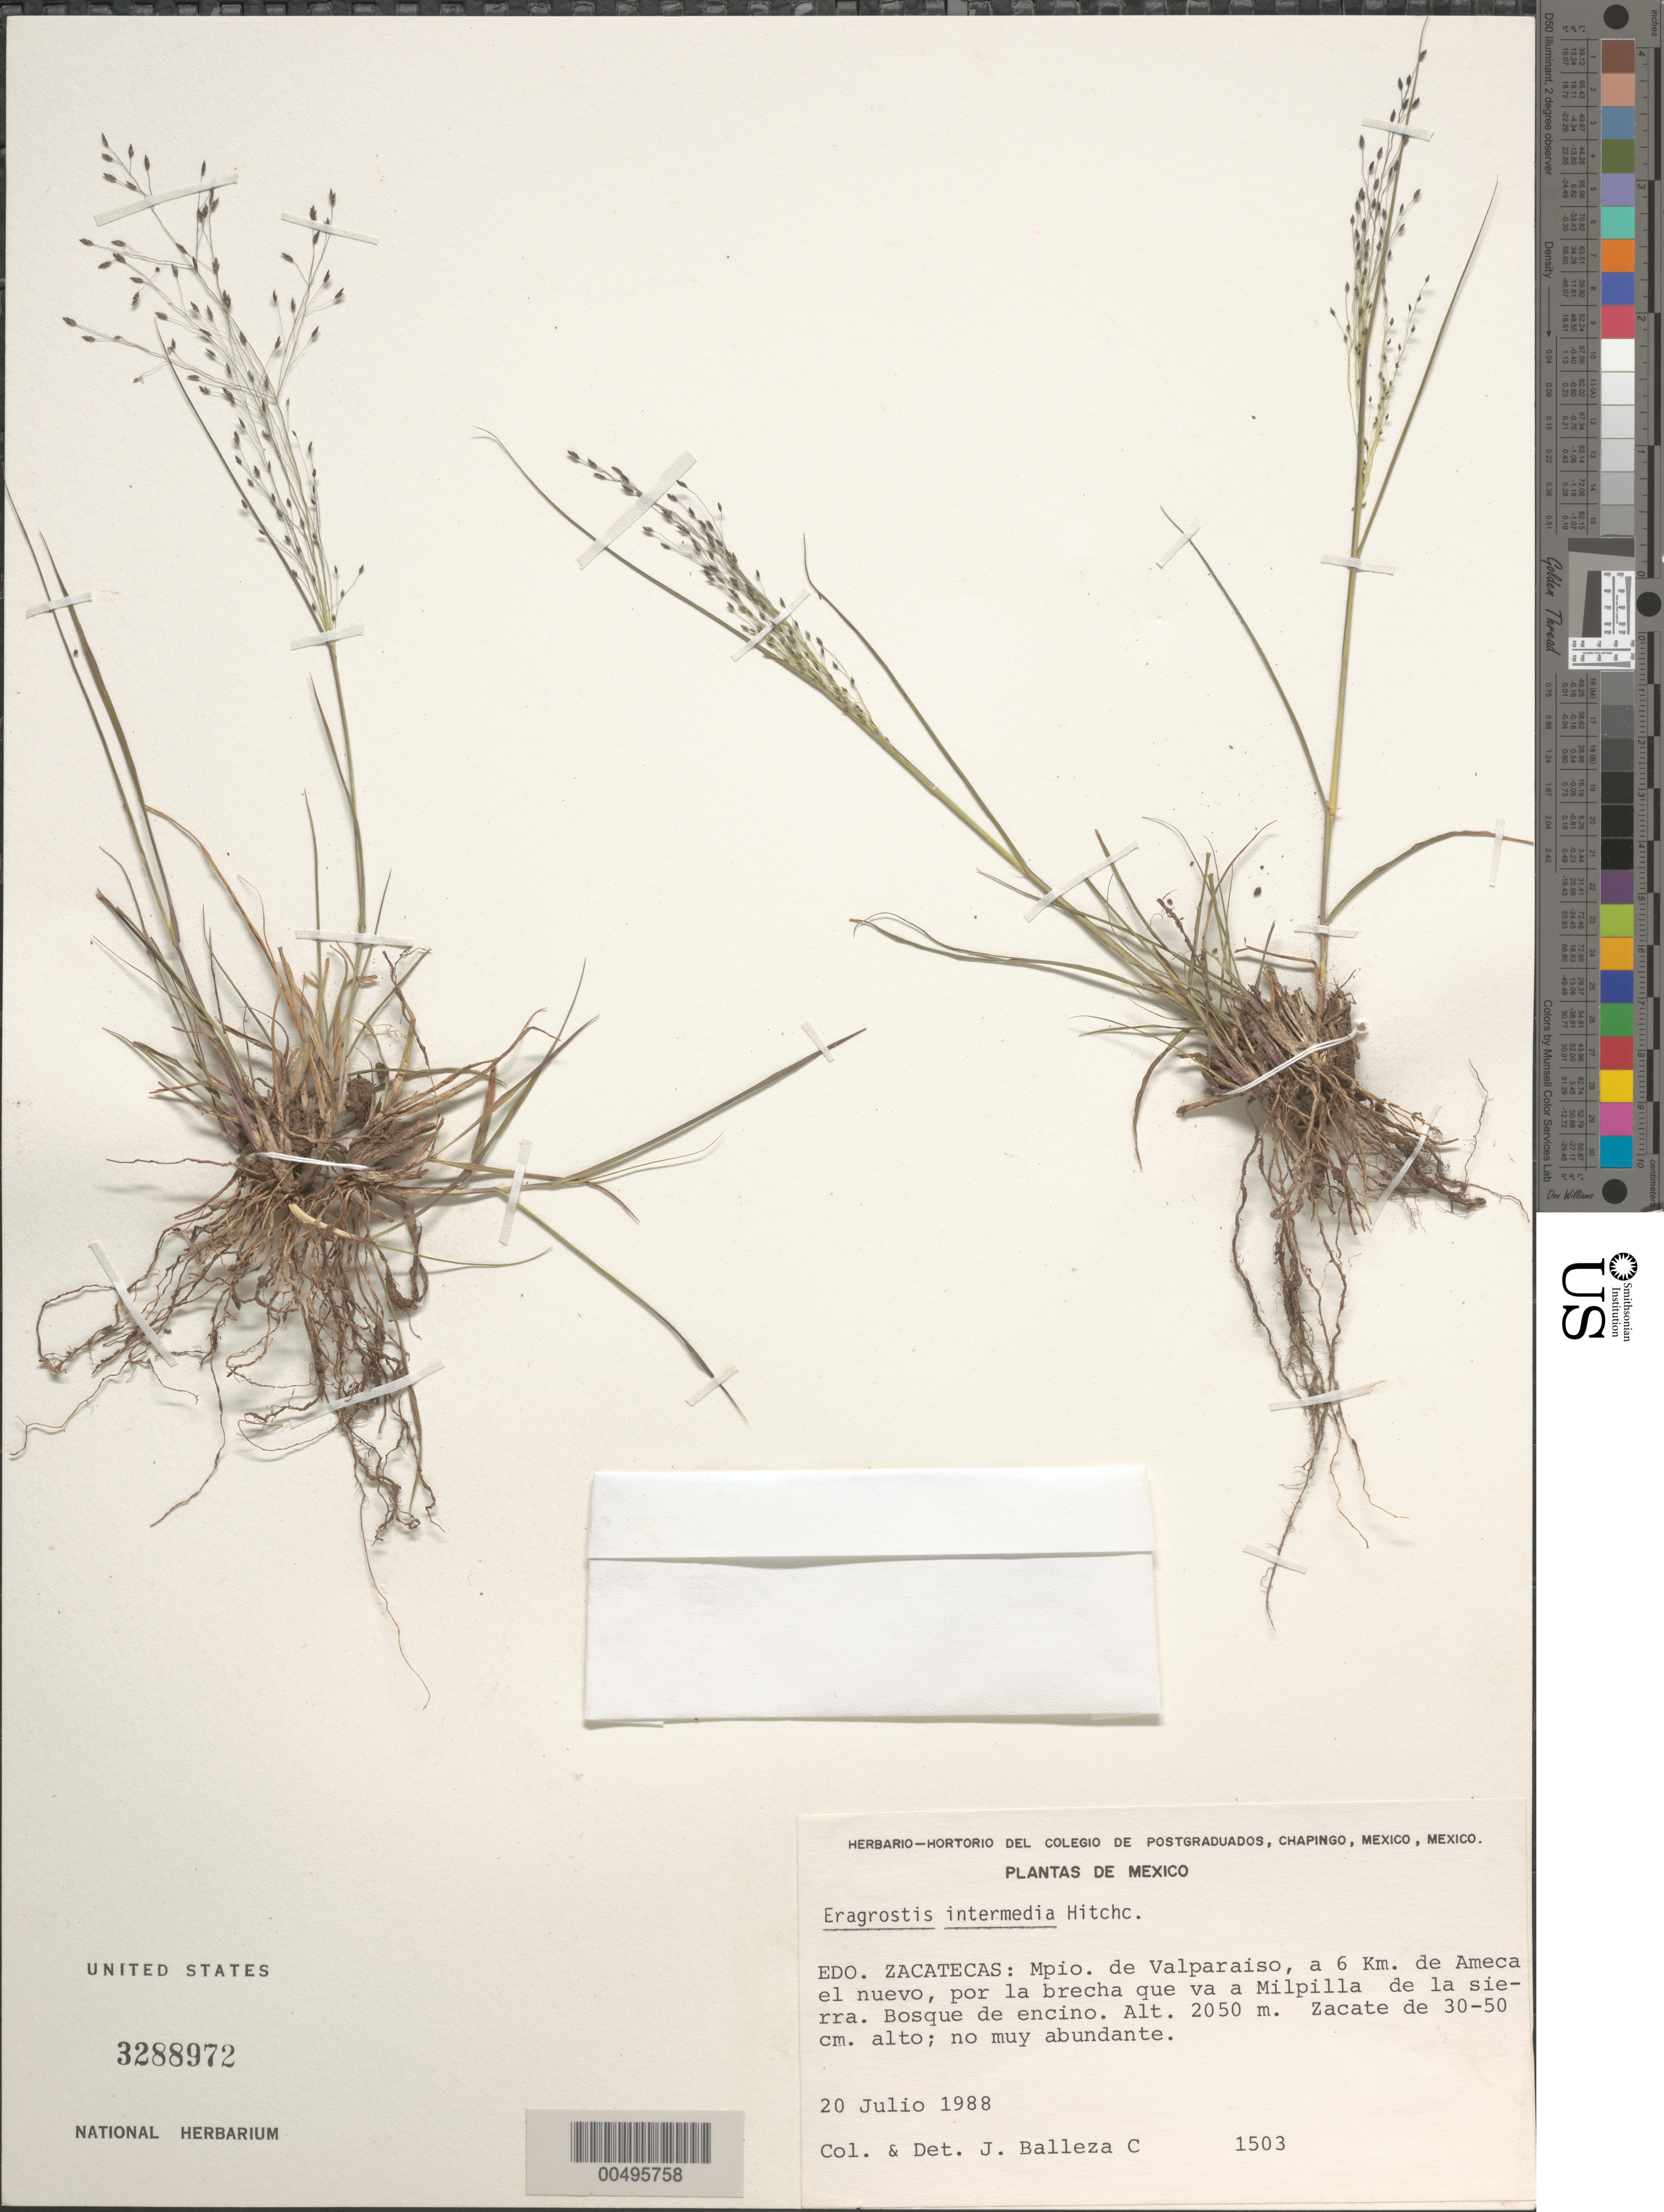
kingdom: Plantae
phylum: Tracheophyta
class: Liliopsida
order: Poales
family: Poaceae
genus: Eragrostis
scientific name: Eragrostis intermedia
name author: Hitchc.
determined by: Balleza C., J. J.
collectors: J. J. Balleza C.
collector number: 1503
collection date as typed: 20 Jul 1988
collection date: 1988-07-20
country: Mexico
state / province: Zacatecas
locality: Mpio. Valparaiso, 6 km de Ameca el nuevo, por la brecha que va a Milpilla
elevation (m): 2050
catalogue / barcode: US 3288972